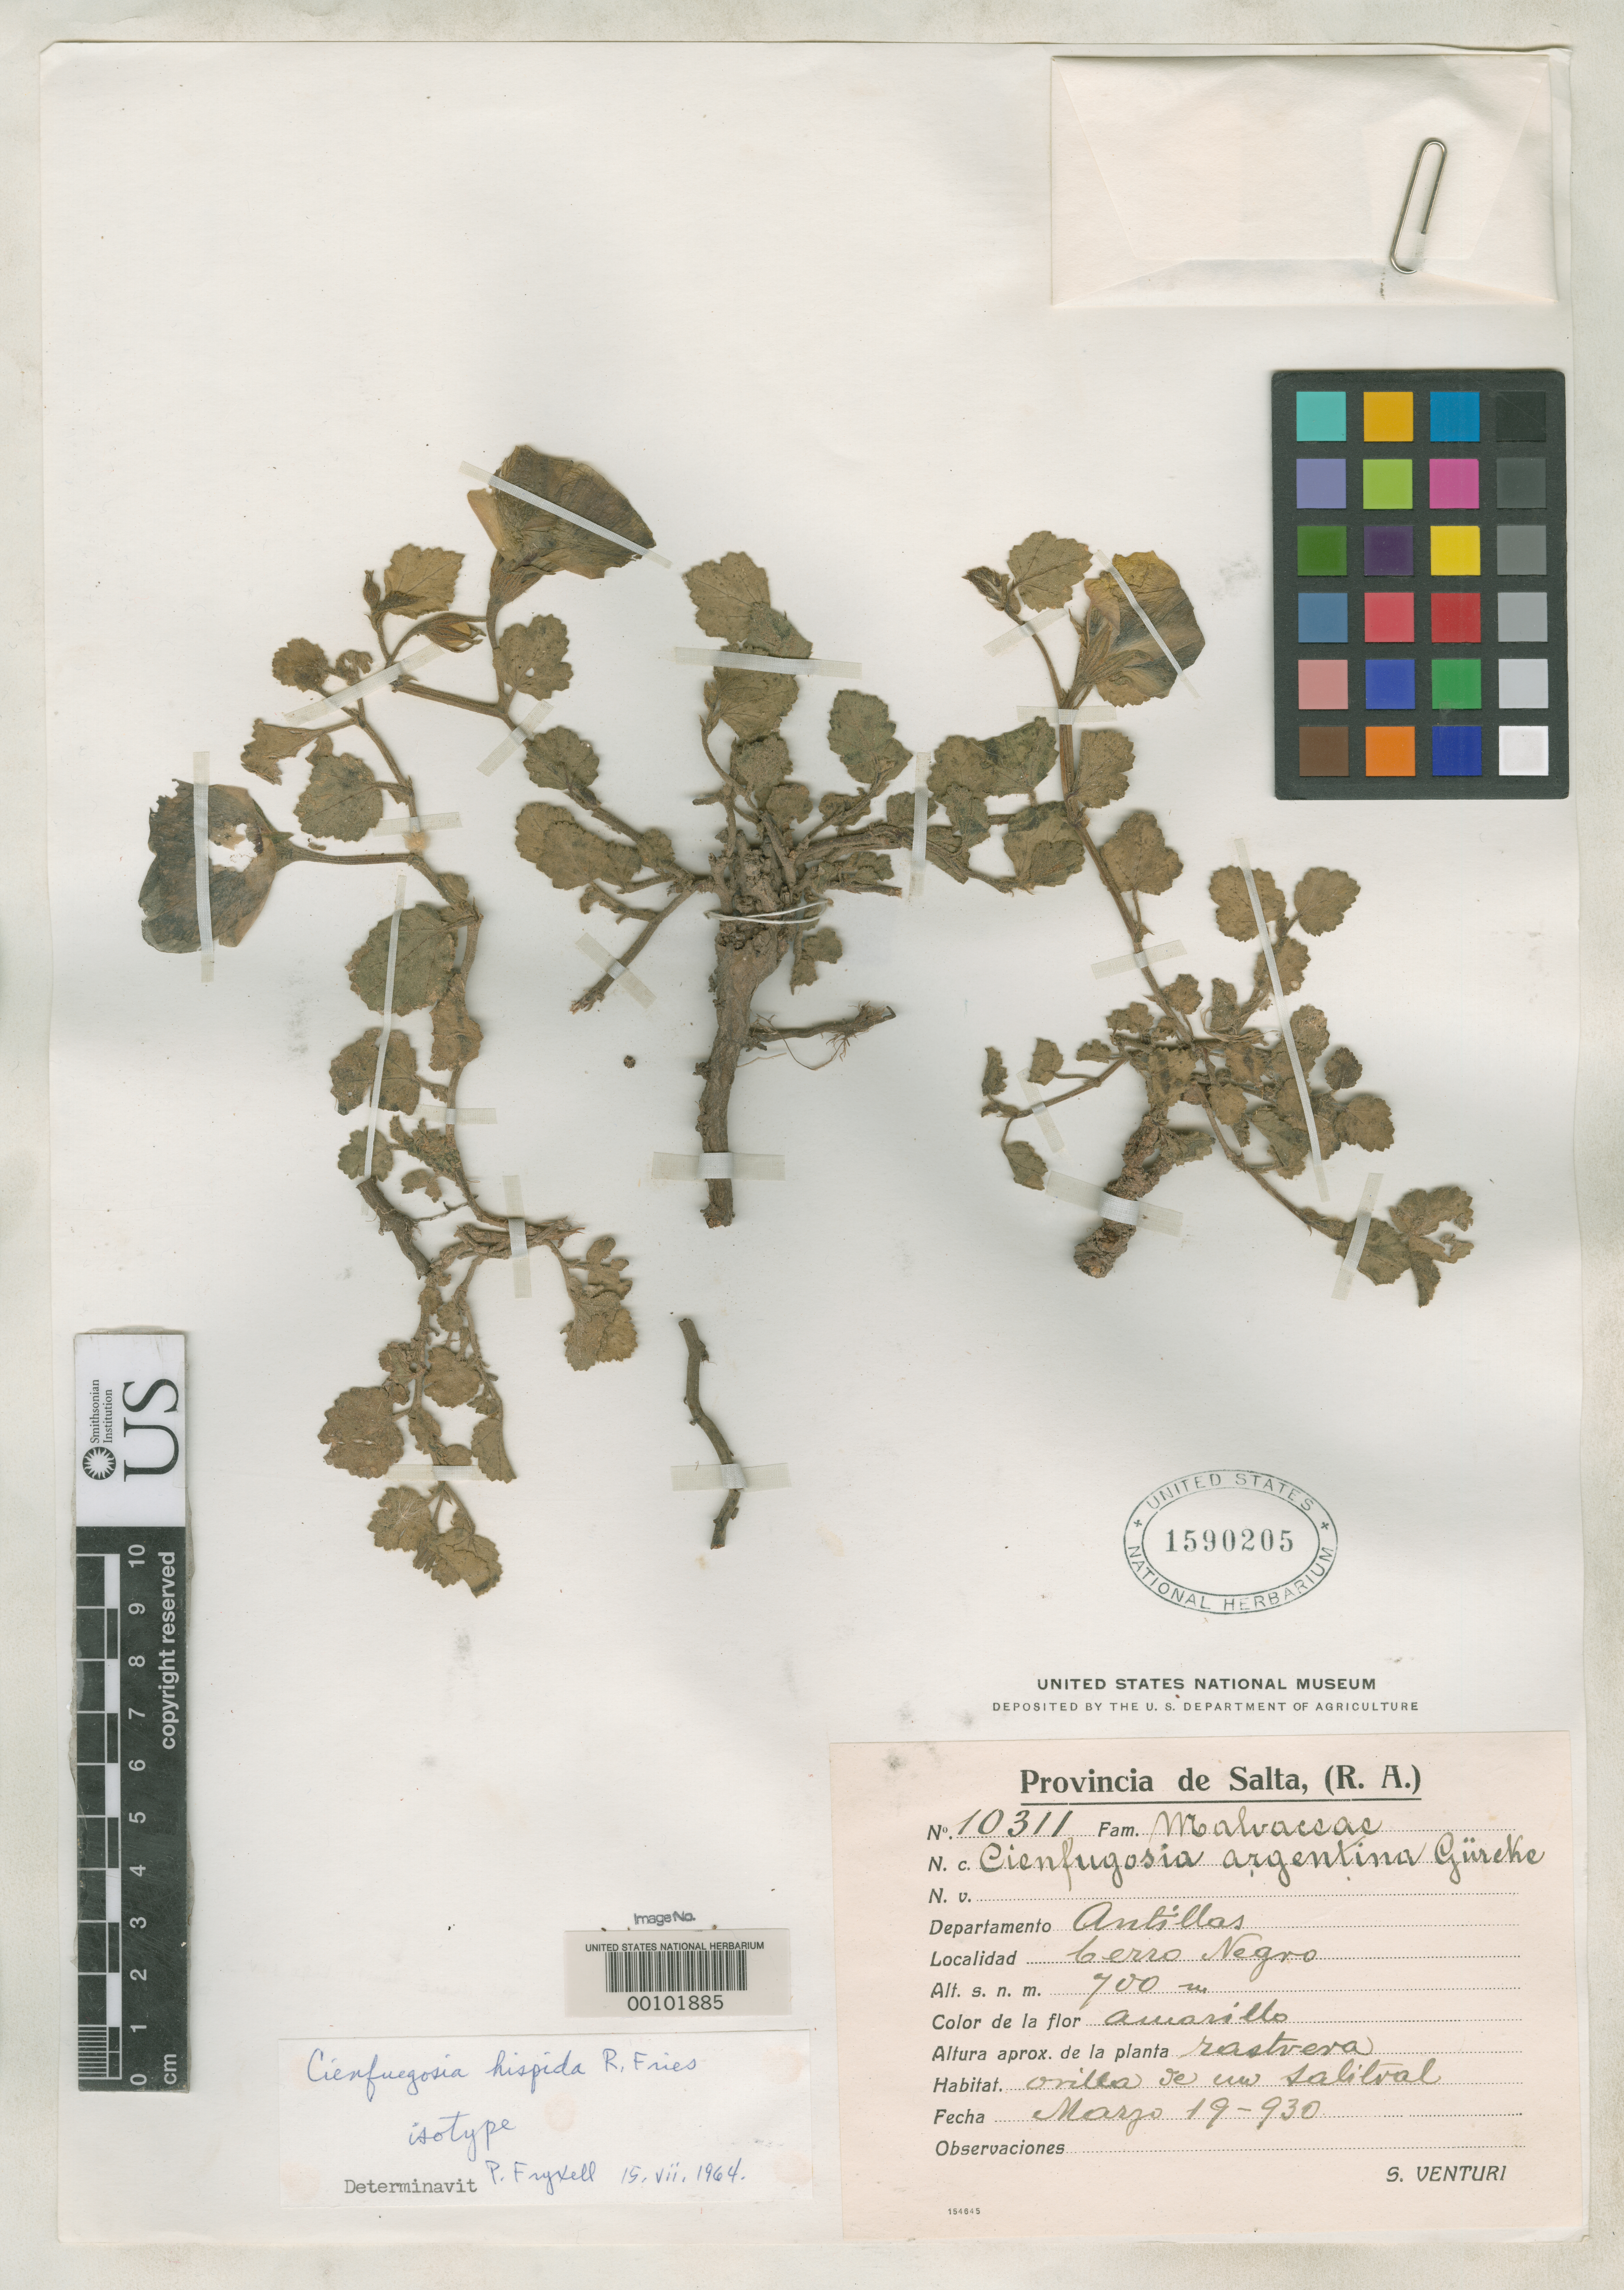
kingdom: Plantae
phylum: Tracheophyta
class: Magnoliopsida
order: Malvales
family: Malvaceae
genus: Cienfuegosia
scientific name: Cienfuegosia hispida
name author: R.E. Fr.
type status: Isotype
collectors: S. Venturi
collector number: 10311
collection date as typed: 19 Mar 1930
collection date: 1930-03-19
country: Argentina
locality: Antillas, Cerro Negro.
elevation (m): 700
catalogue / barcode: US 1590205